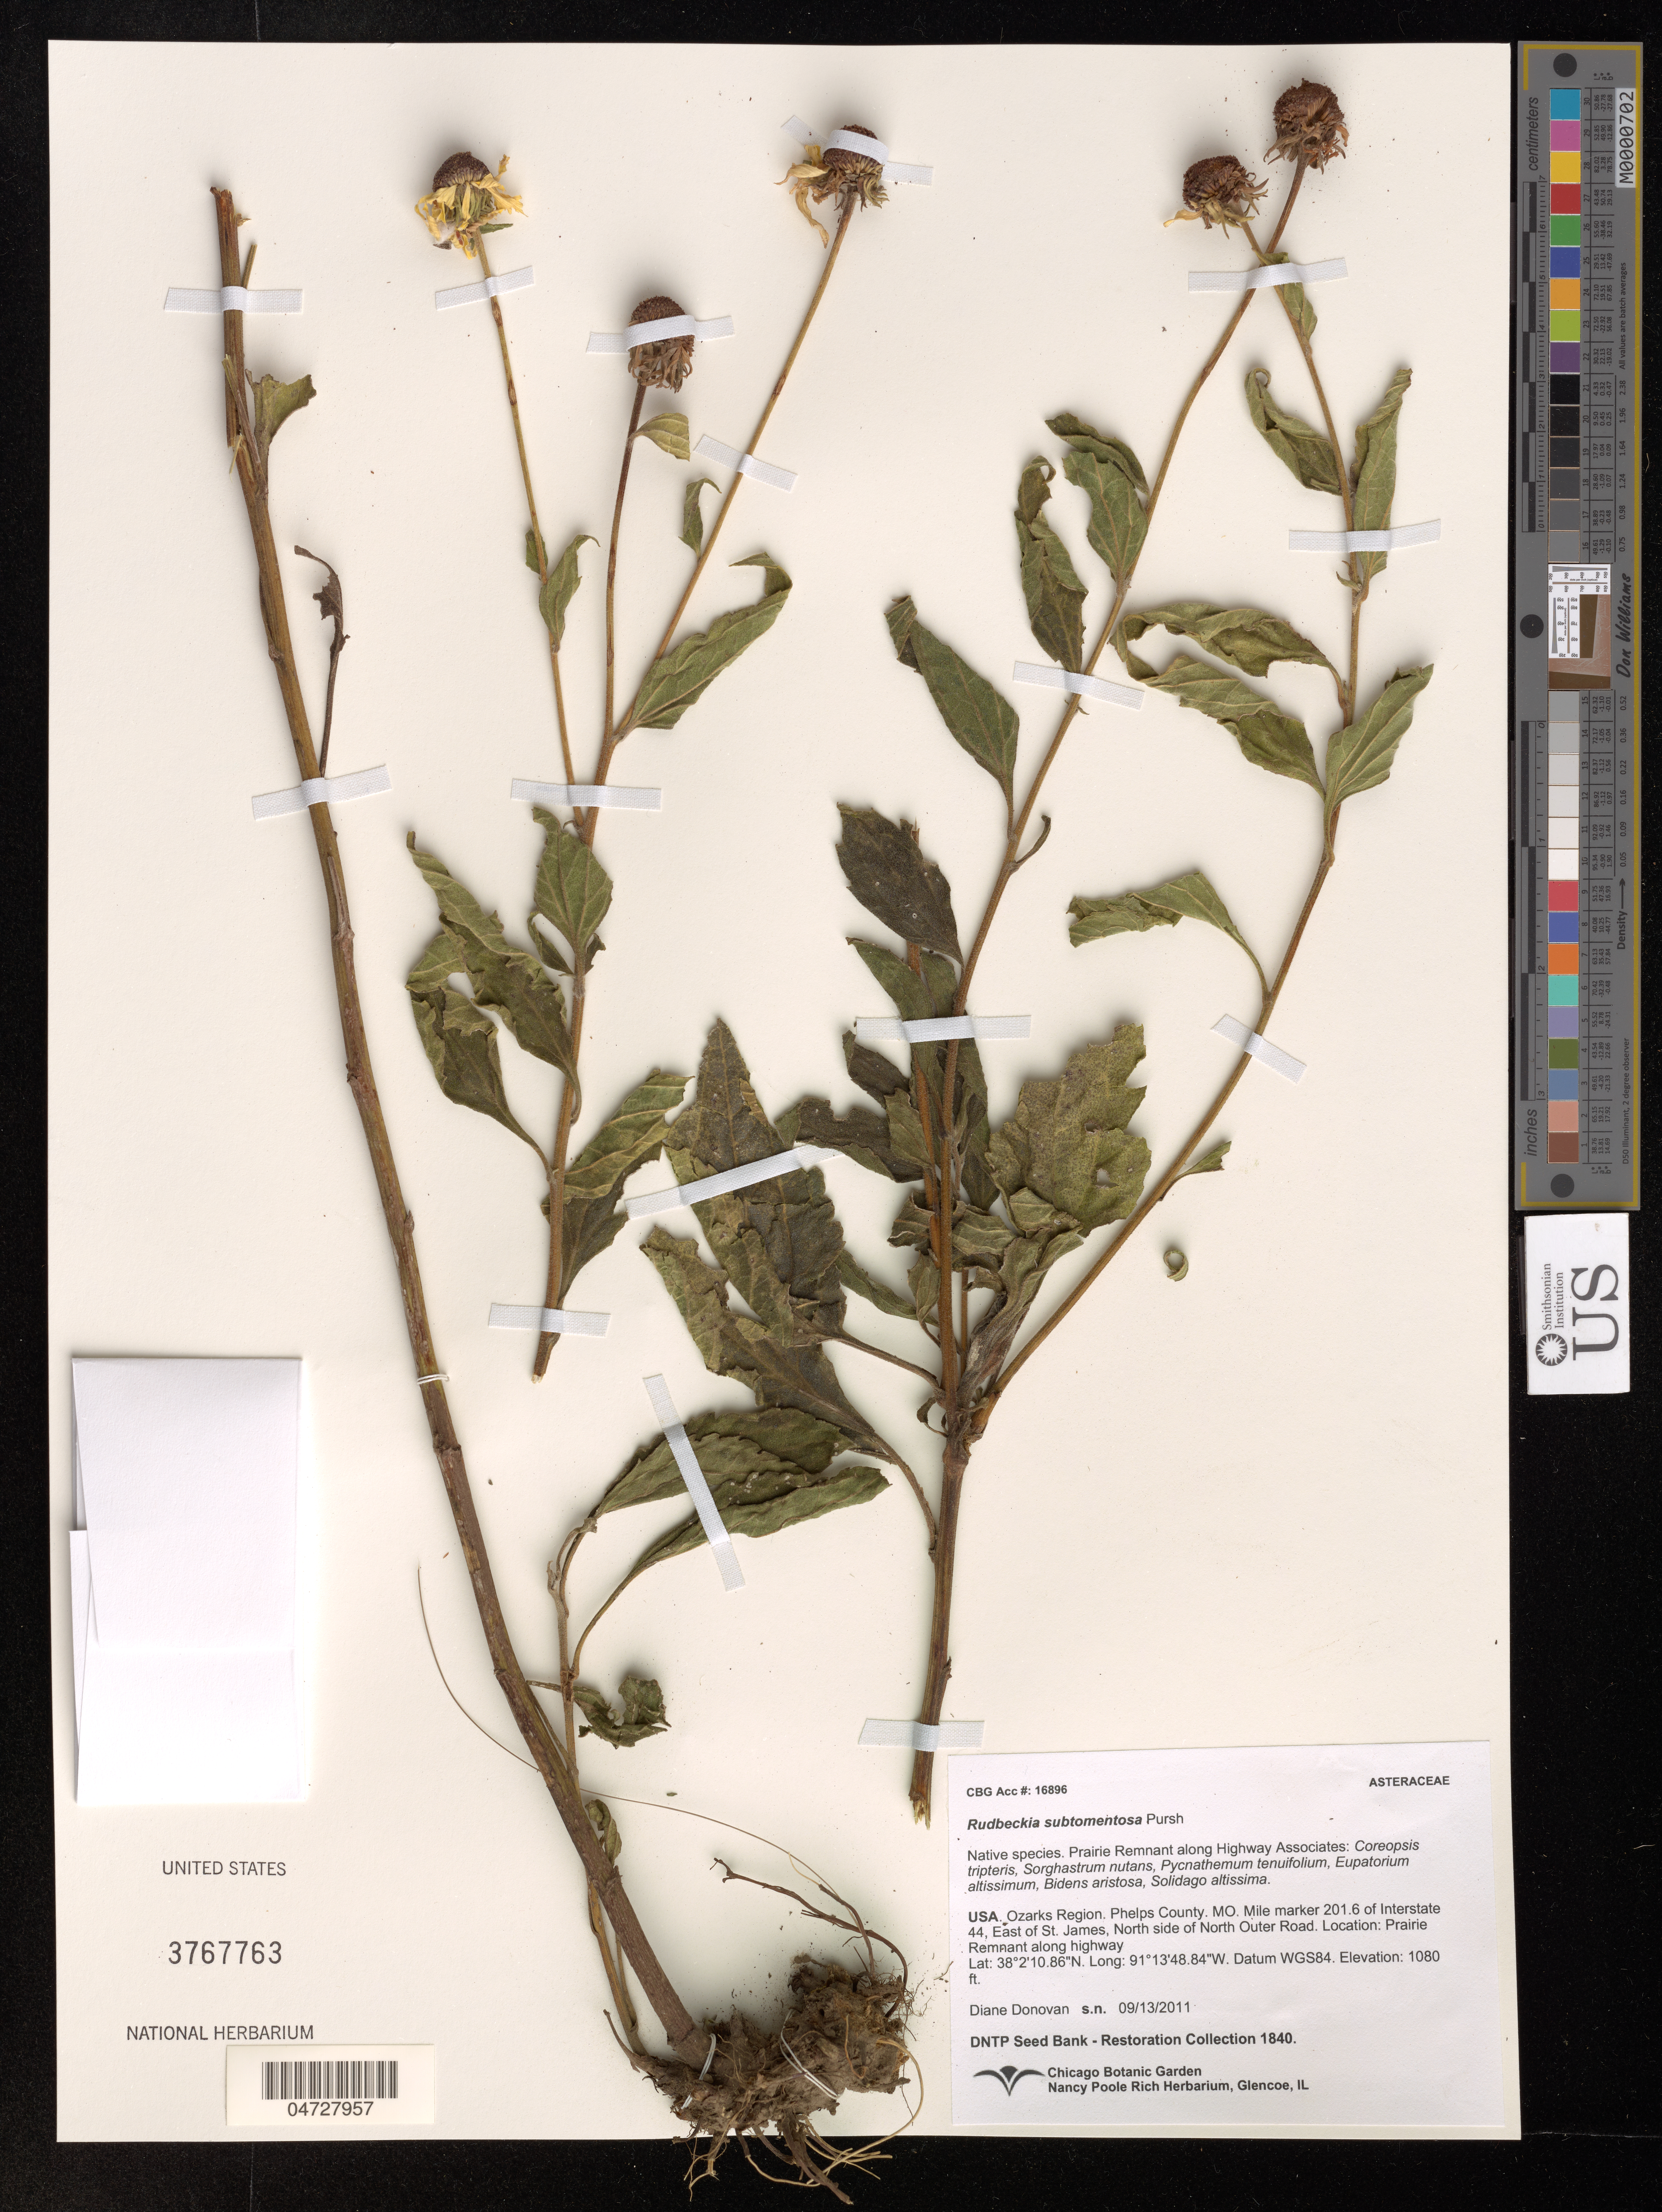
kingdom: Plantae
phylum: Tracheophyta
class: Magnoliopsida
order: Asterales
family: Asteraceae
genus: Rudbeckia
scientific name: Rudbeckia subtomentosa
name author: Pursh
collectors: D. Donovan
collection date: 2011-09-13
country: United States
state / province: Missouri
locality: Ozarks Region. Phelps County. Mile marker 201.6 of Interstate 44, East of St. James, North side of North Outer Road. Prairie Remnant along highway.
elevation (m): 329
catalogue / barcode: US 3767763